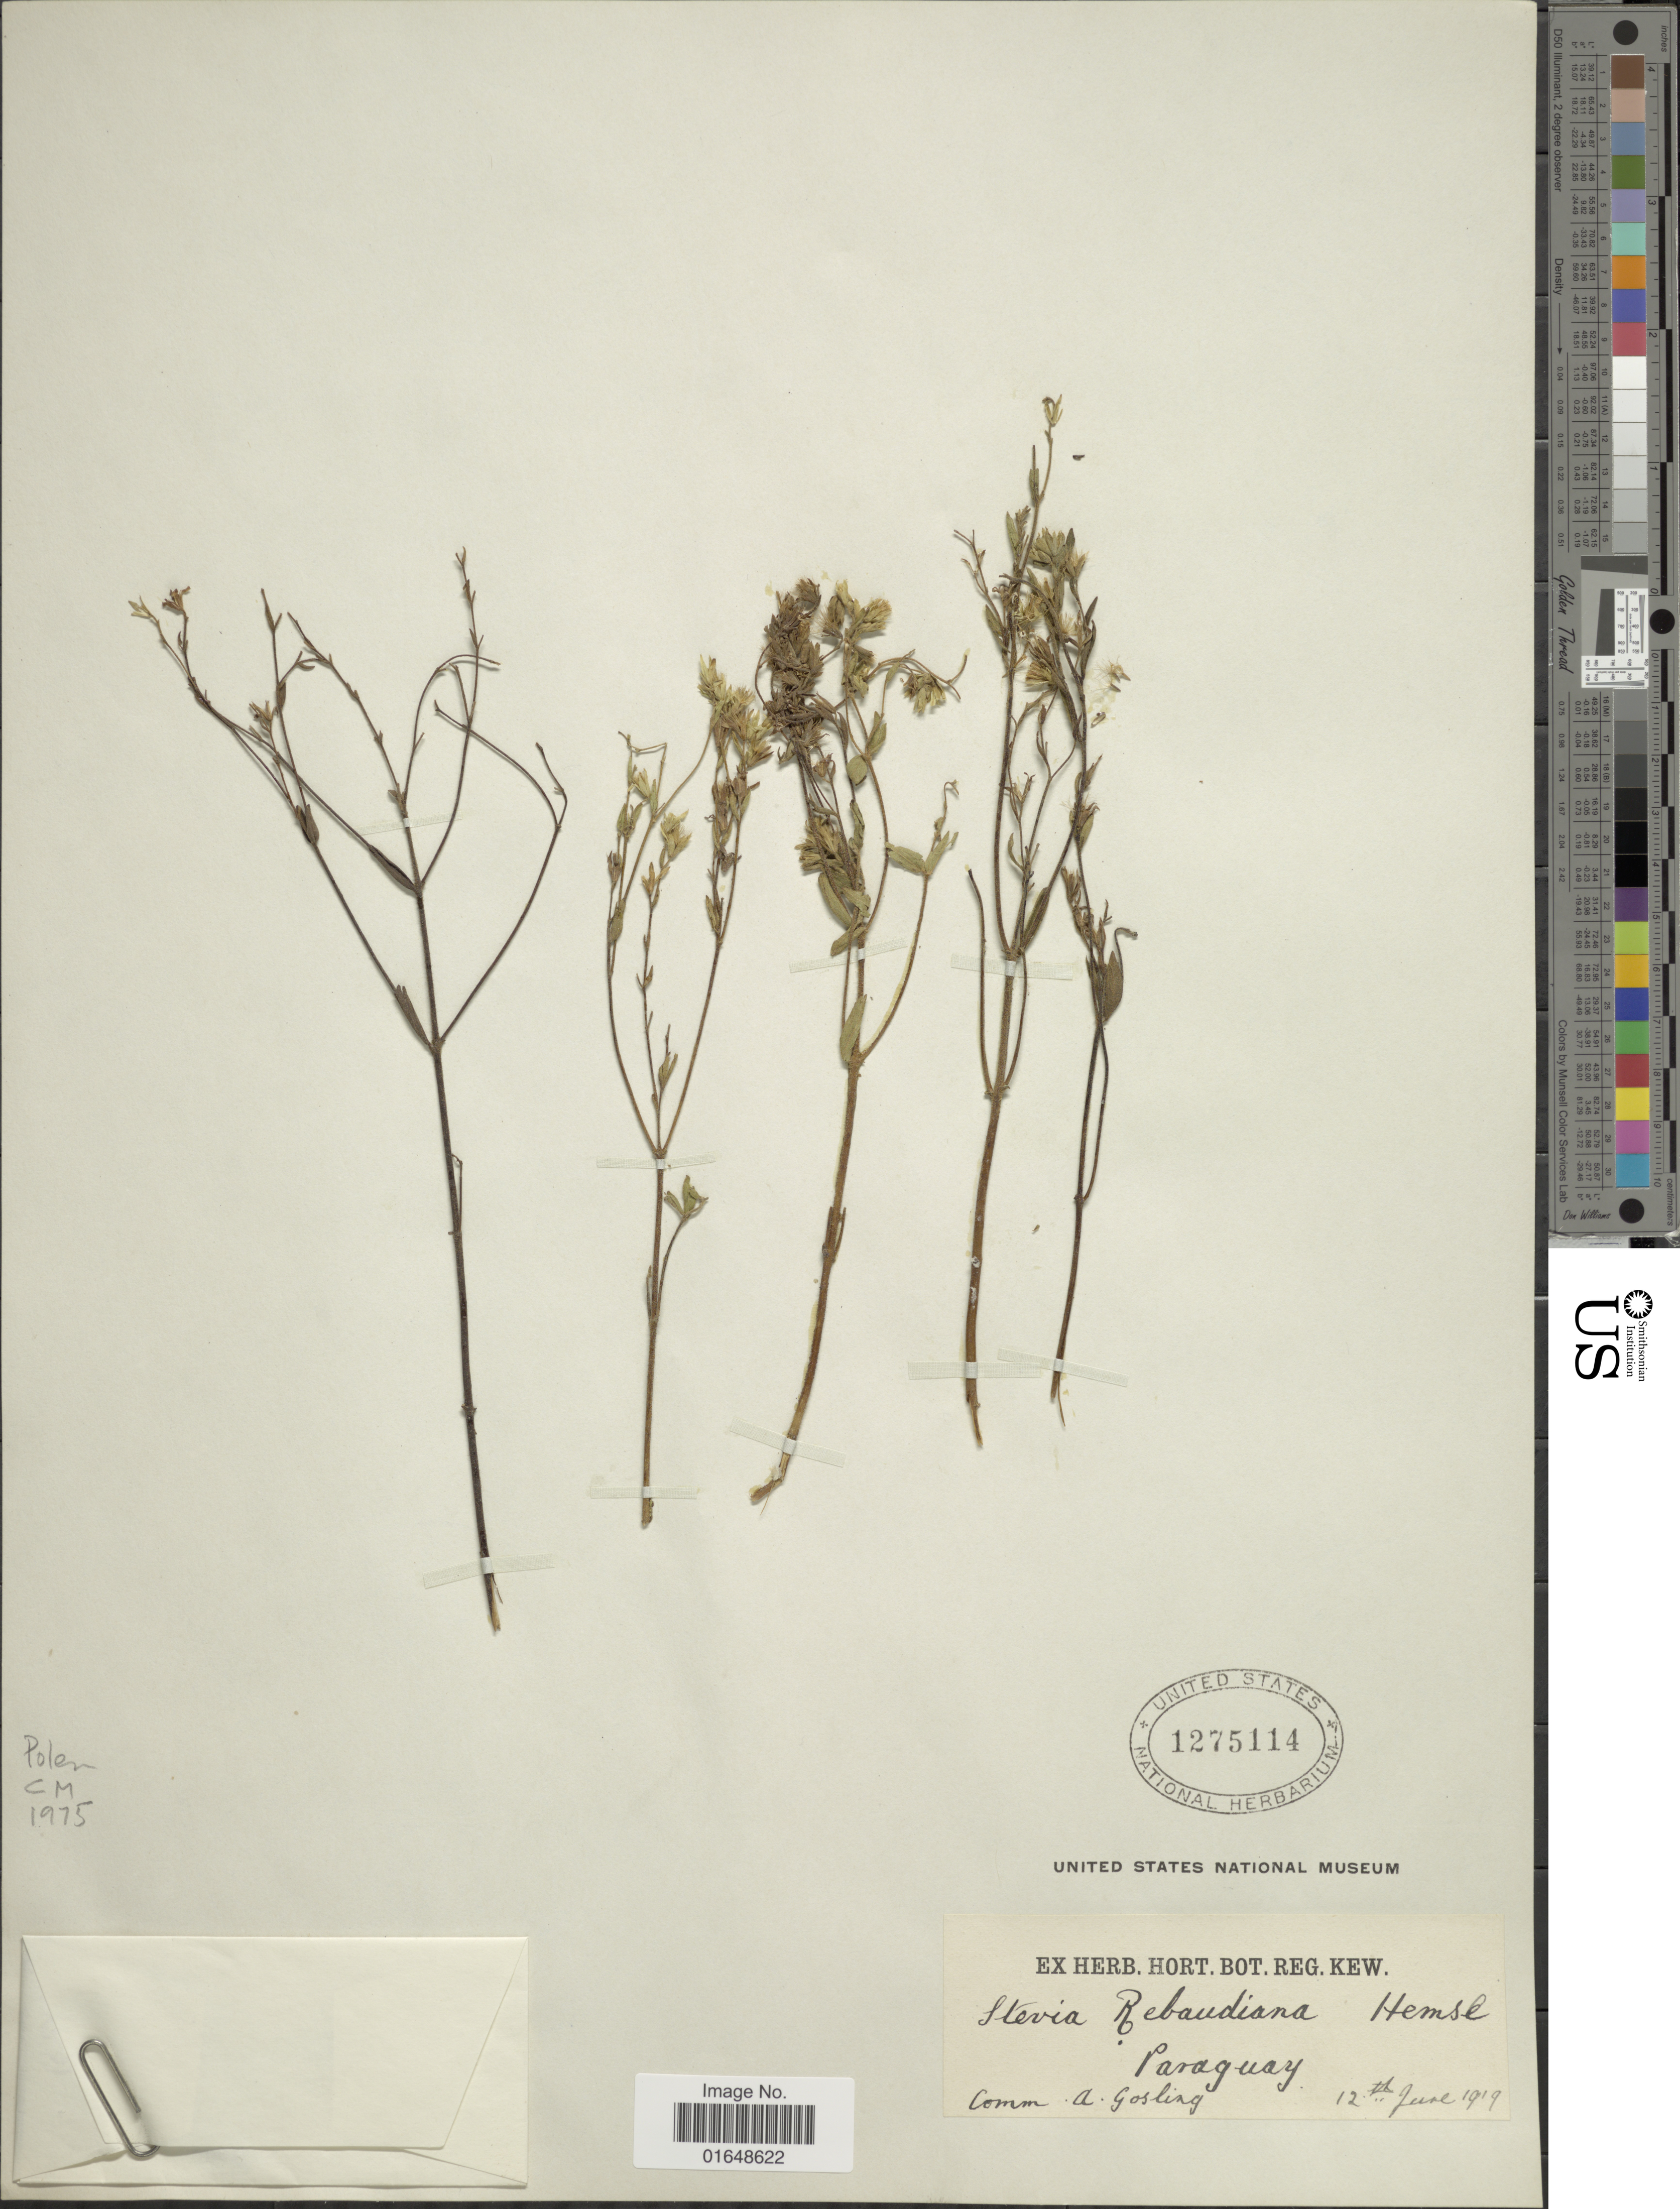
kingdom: Plantae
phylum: Tracheophyta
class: Magnoliopsida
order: Asterales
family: Asteraceae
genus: Stevia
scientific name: Stevia rebaudiana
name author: (Bertoni) Hemsl.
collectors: ex herb. Hort. Reg. Kew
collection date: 1919-06-12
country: Paraguay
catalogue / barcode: US 1275114